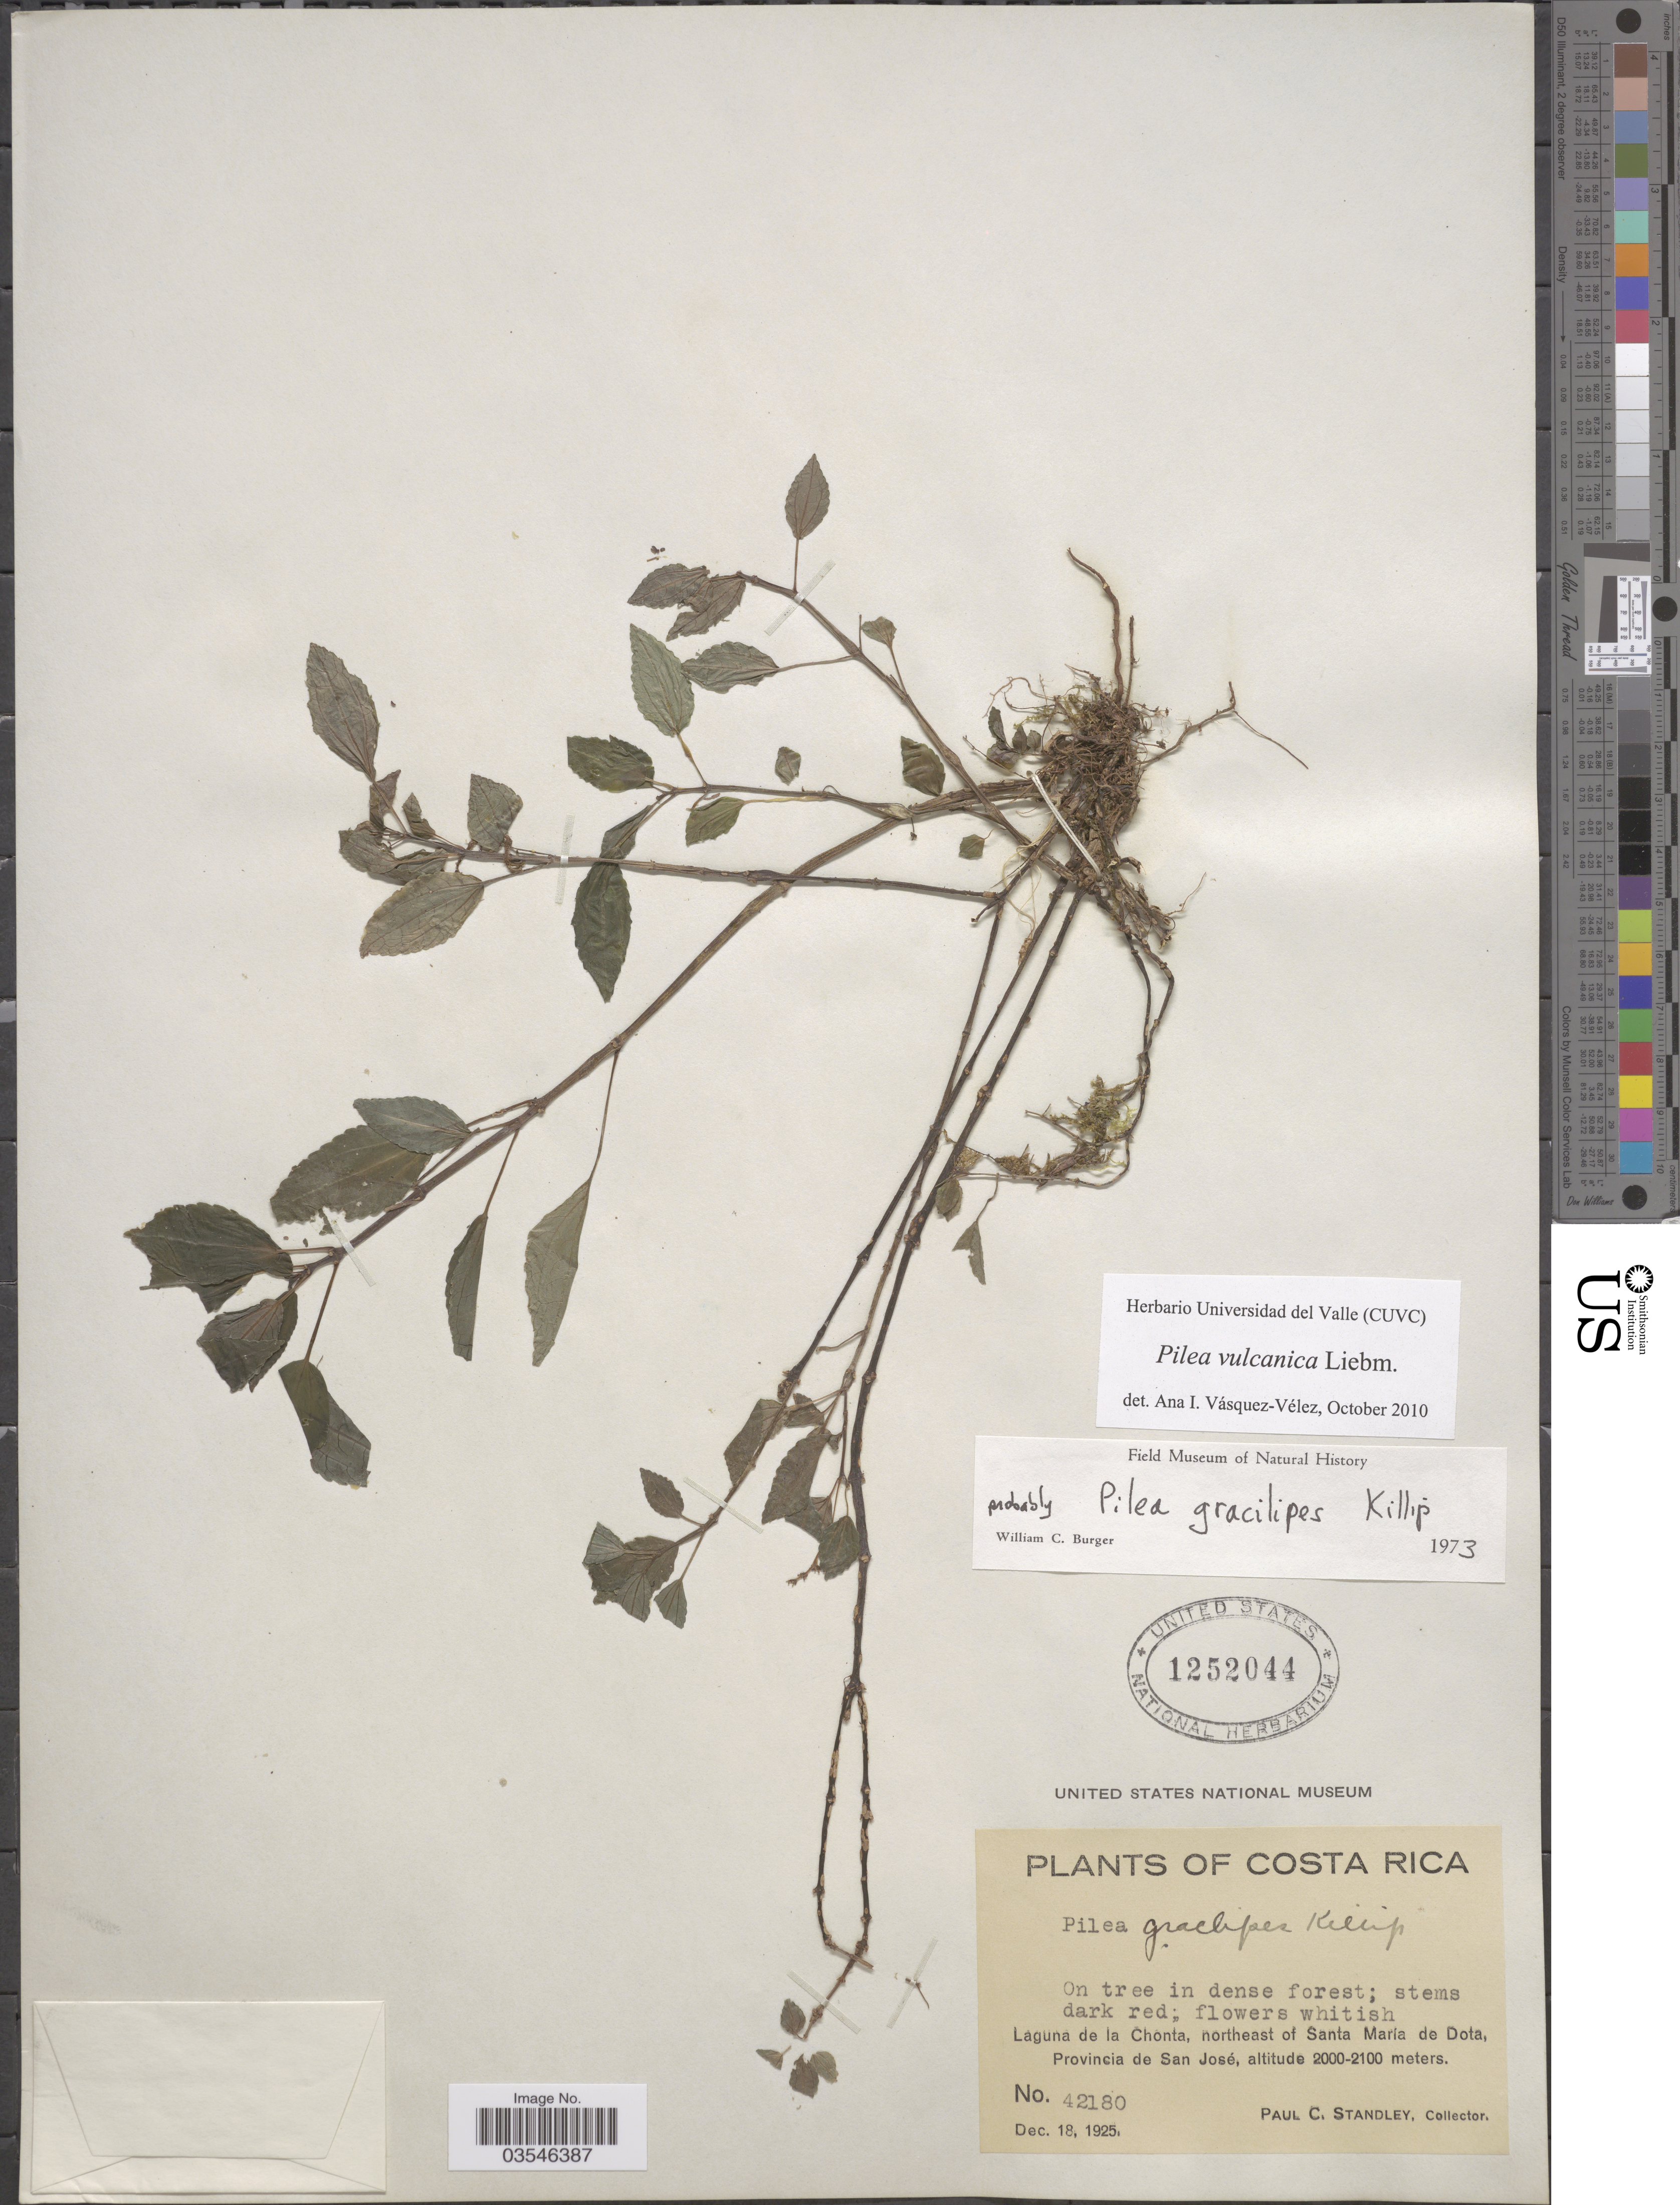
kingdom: Plantae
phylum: Tracheophyta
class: Magnoliopsida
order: Rosales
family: Urticaceae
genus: Pilea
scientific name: Pilea vulcanica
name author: Liebm.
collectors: P. C. Standley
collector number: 42180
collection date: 1925-12-18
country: Costa Rica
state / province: San José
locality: Laguna de la Chonta, northeast of Santa María de Dota.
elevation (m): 2000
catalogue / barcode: US 1252044